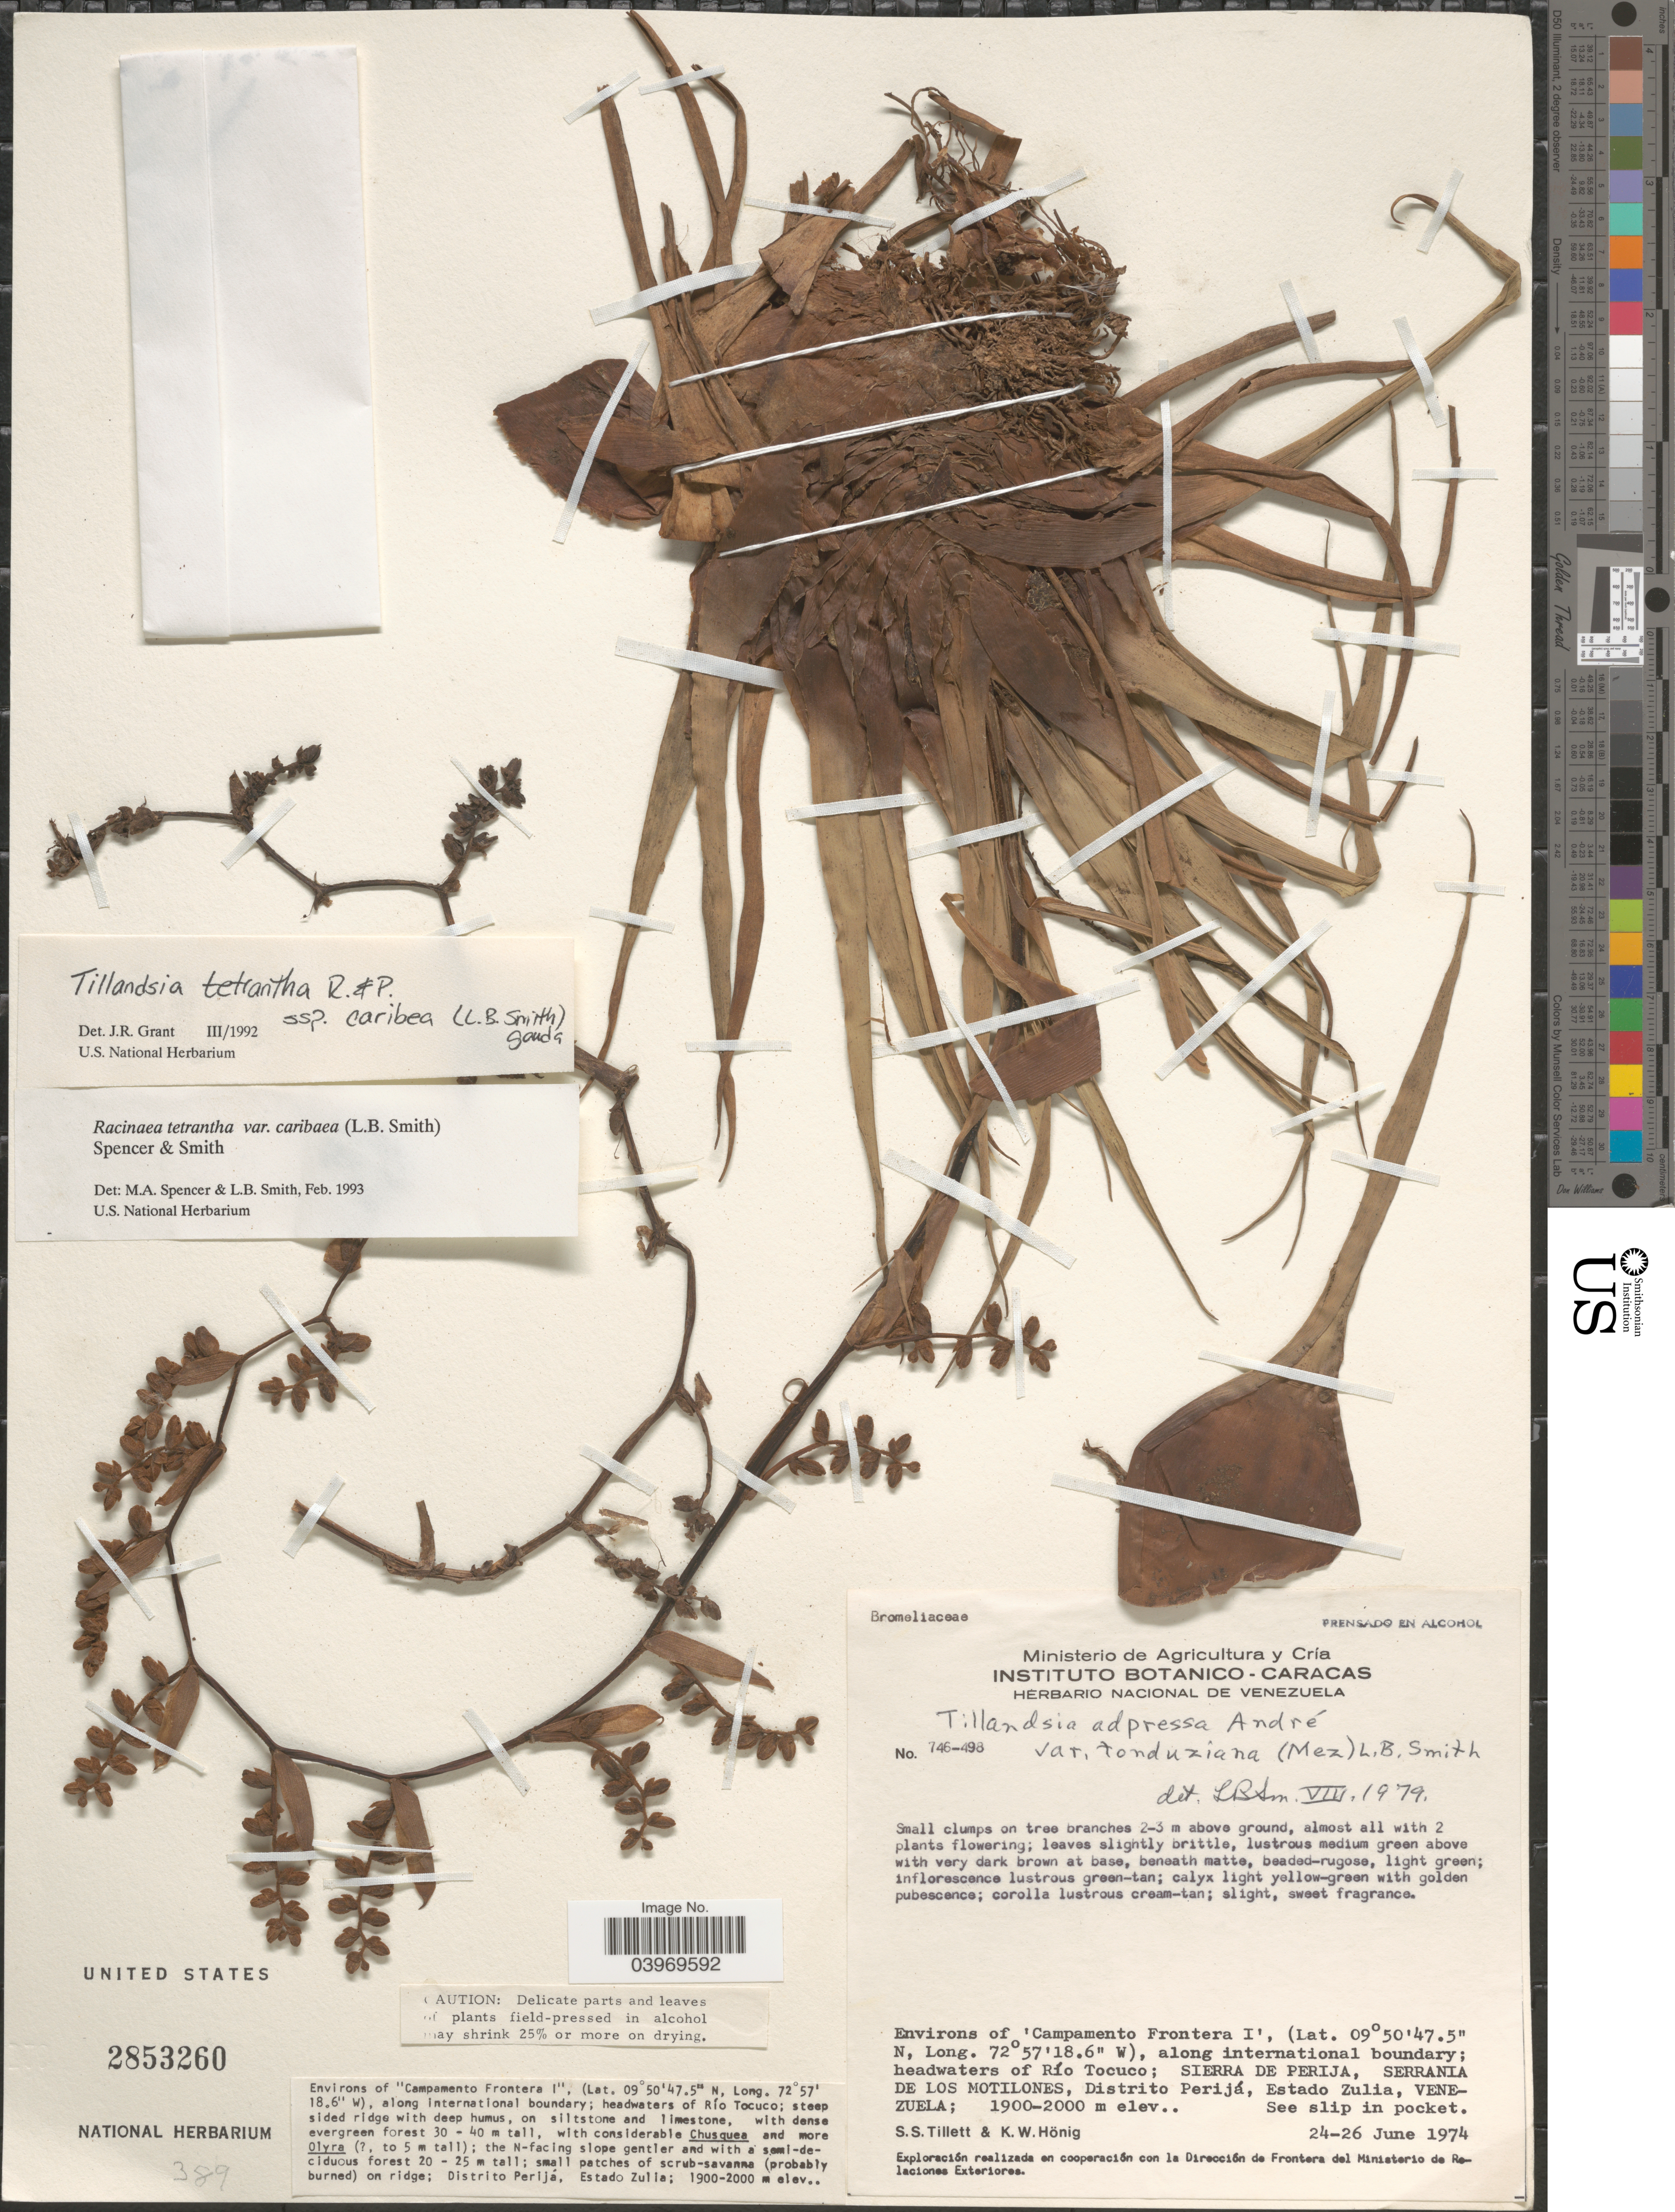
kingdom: Plantae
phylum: Tracheophyta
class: Liliopsida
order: Poales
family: Bromeliaceae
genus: Racinaea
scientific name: Racinaea tetrantha var. caribaea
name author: (L.B. Sm.) M.A. Spencer & L.B. Sm.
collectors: S. S. Tillett & K. Hönig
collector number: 746-498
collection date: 1974-06-24/1974-06-26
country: Venezuela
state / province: Zulia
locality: Environs of 'Campamento Frontera I', along international boudary; headwaters of Río Tocuco; Sierra de Perija, Serrania de Los Motilones, Distrito Perijá.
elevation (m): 1900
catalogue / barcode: US 2853260